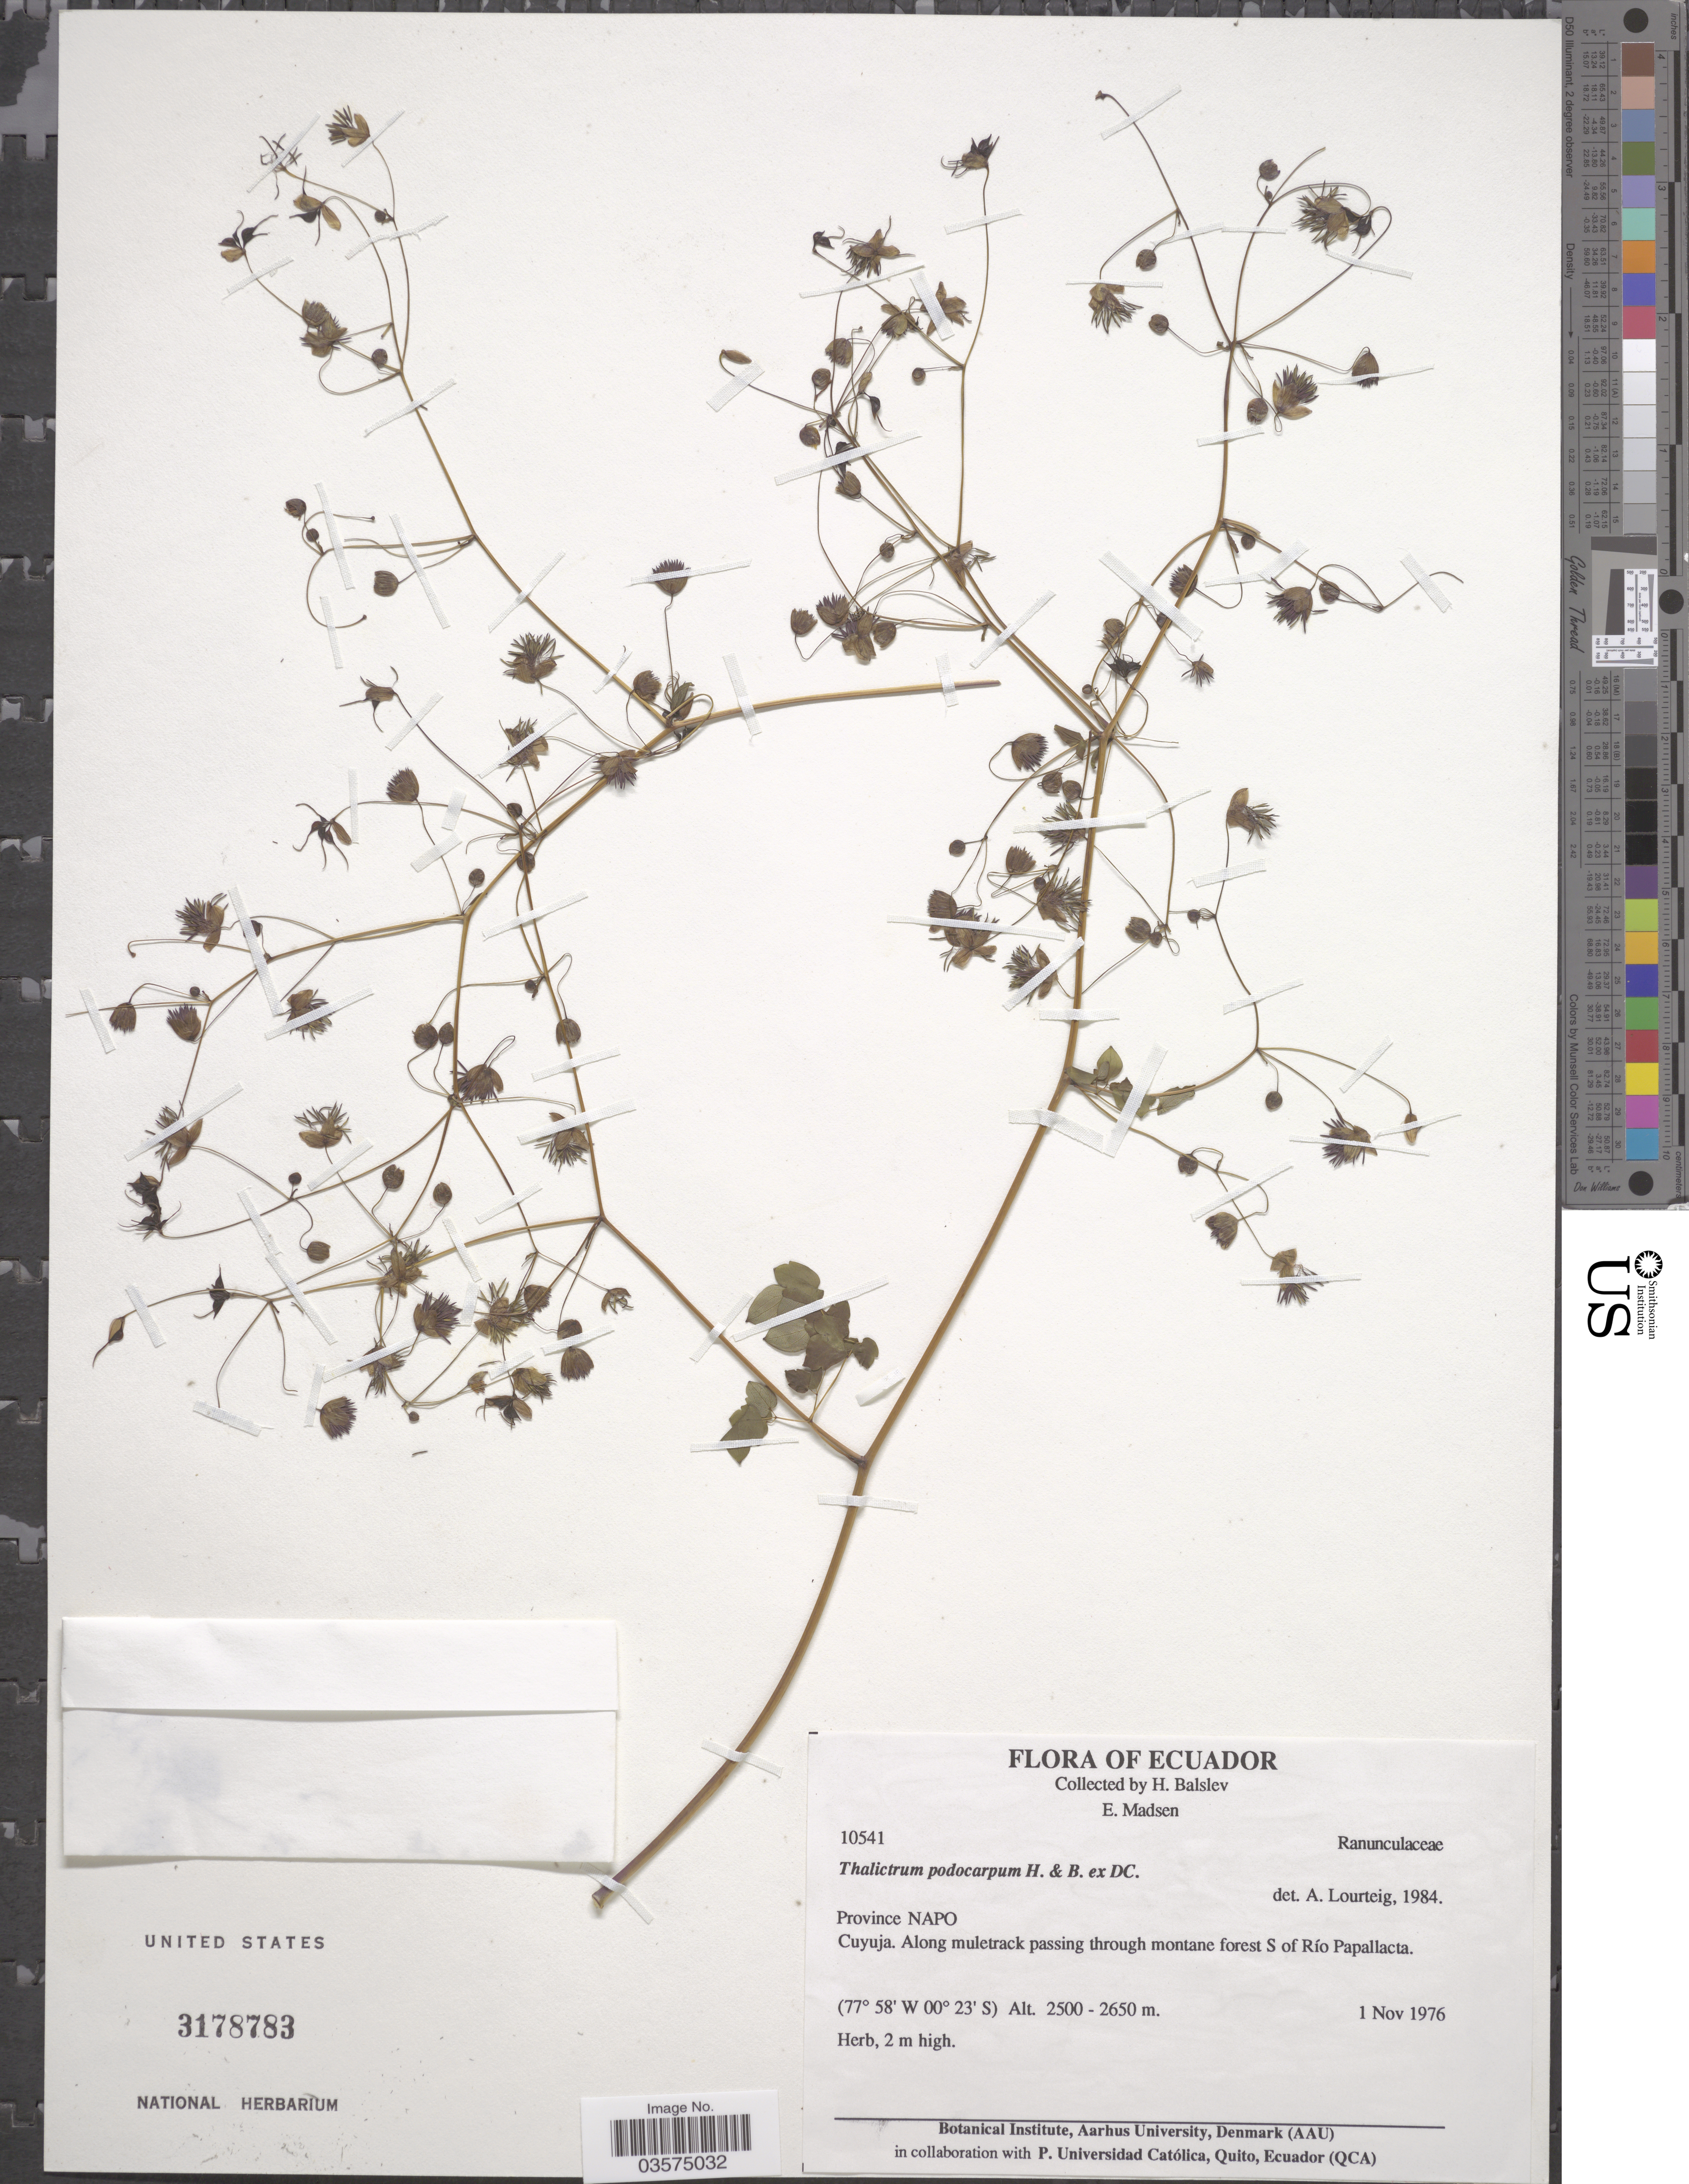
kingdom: Plantae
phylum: Tracheophyta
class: Magnoliopsida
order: Ranunculales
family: Ranunculaceae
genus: Thalictrum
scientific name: Thalictrum podocarpum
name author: Kunth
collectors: H. Balslev & E. Madsen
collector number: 10541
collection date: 1976-11-01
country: Ecuador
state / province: Napo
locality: Cuyuja. Along muletrack passing through montane forest S of Río Papallacta.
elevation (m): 2500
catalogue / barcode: US 3178783